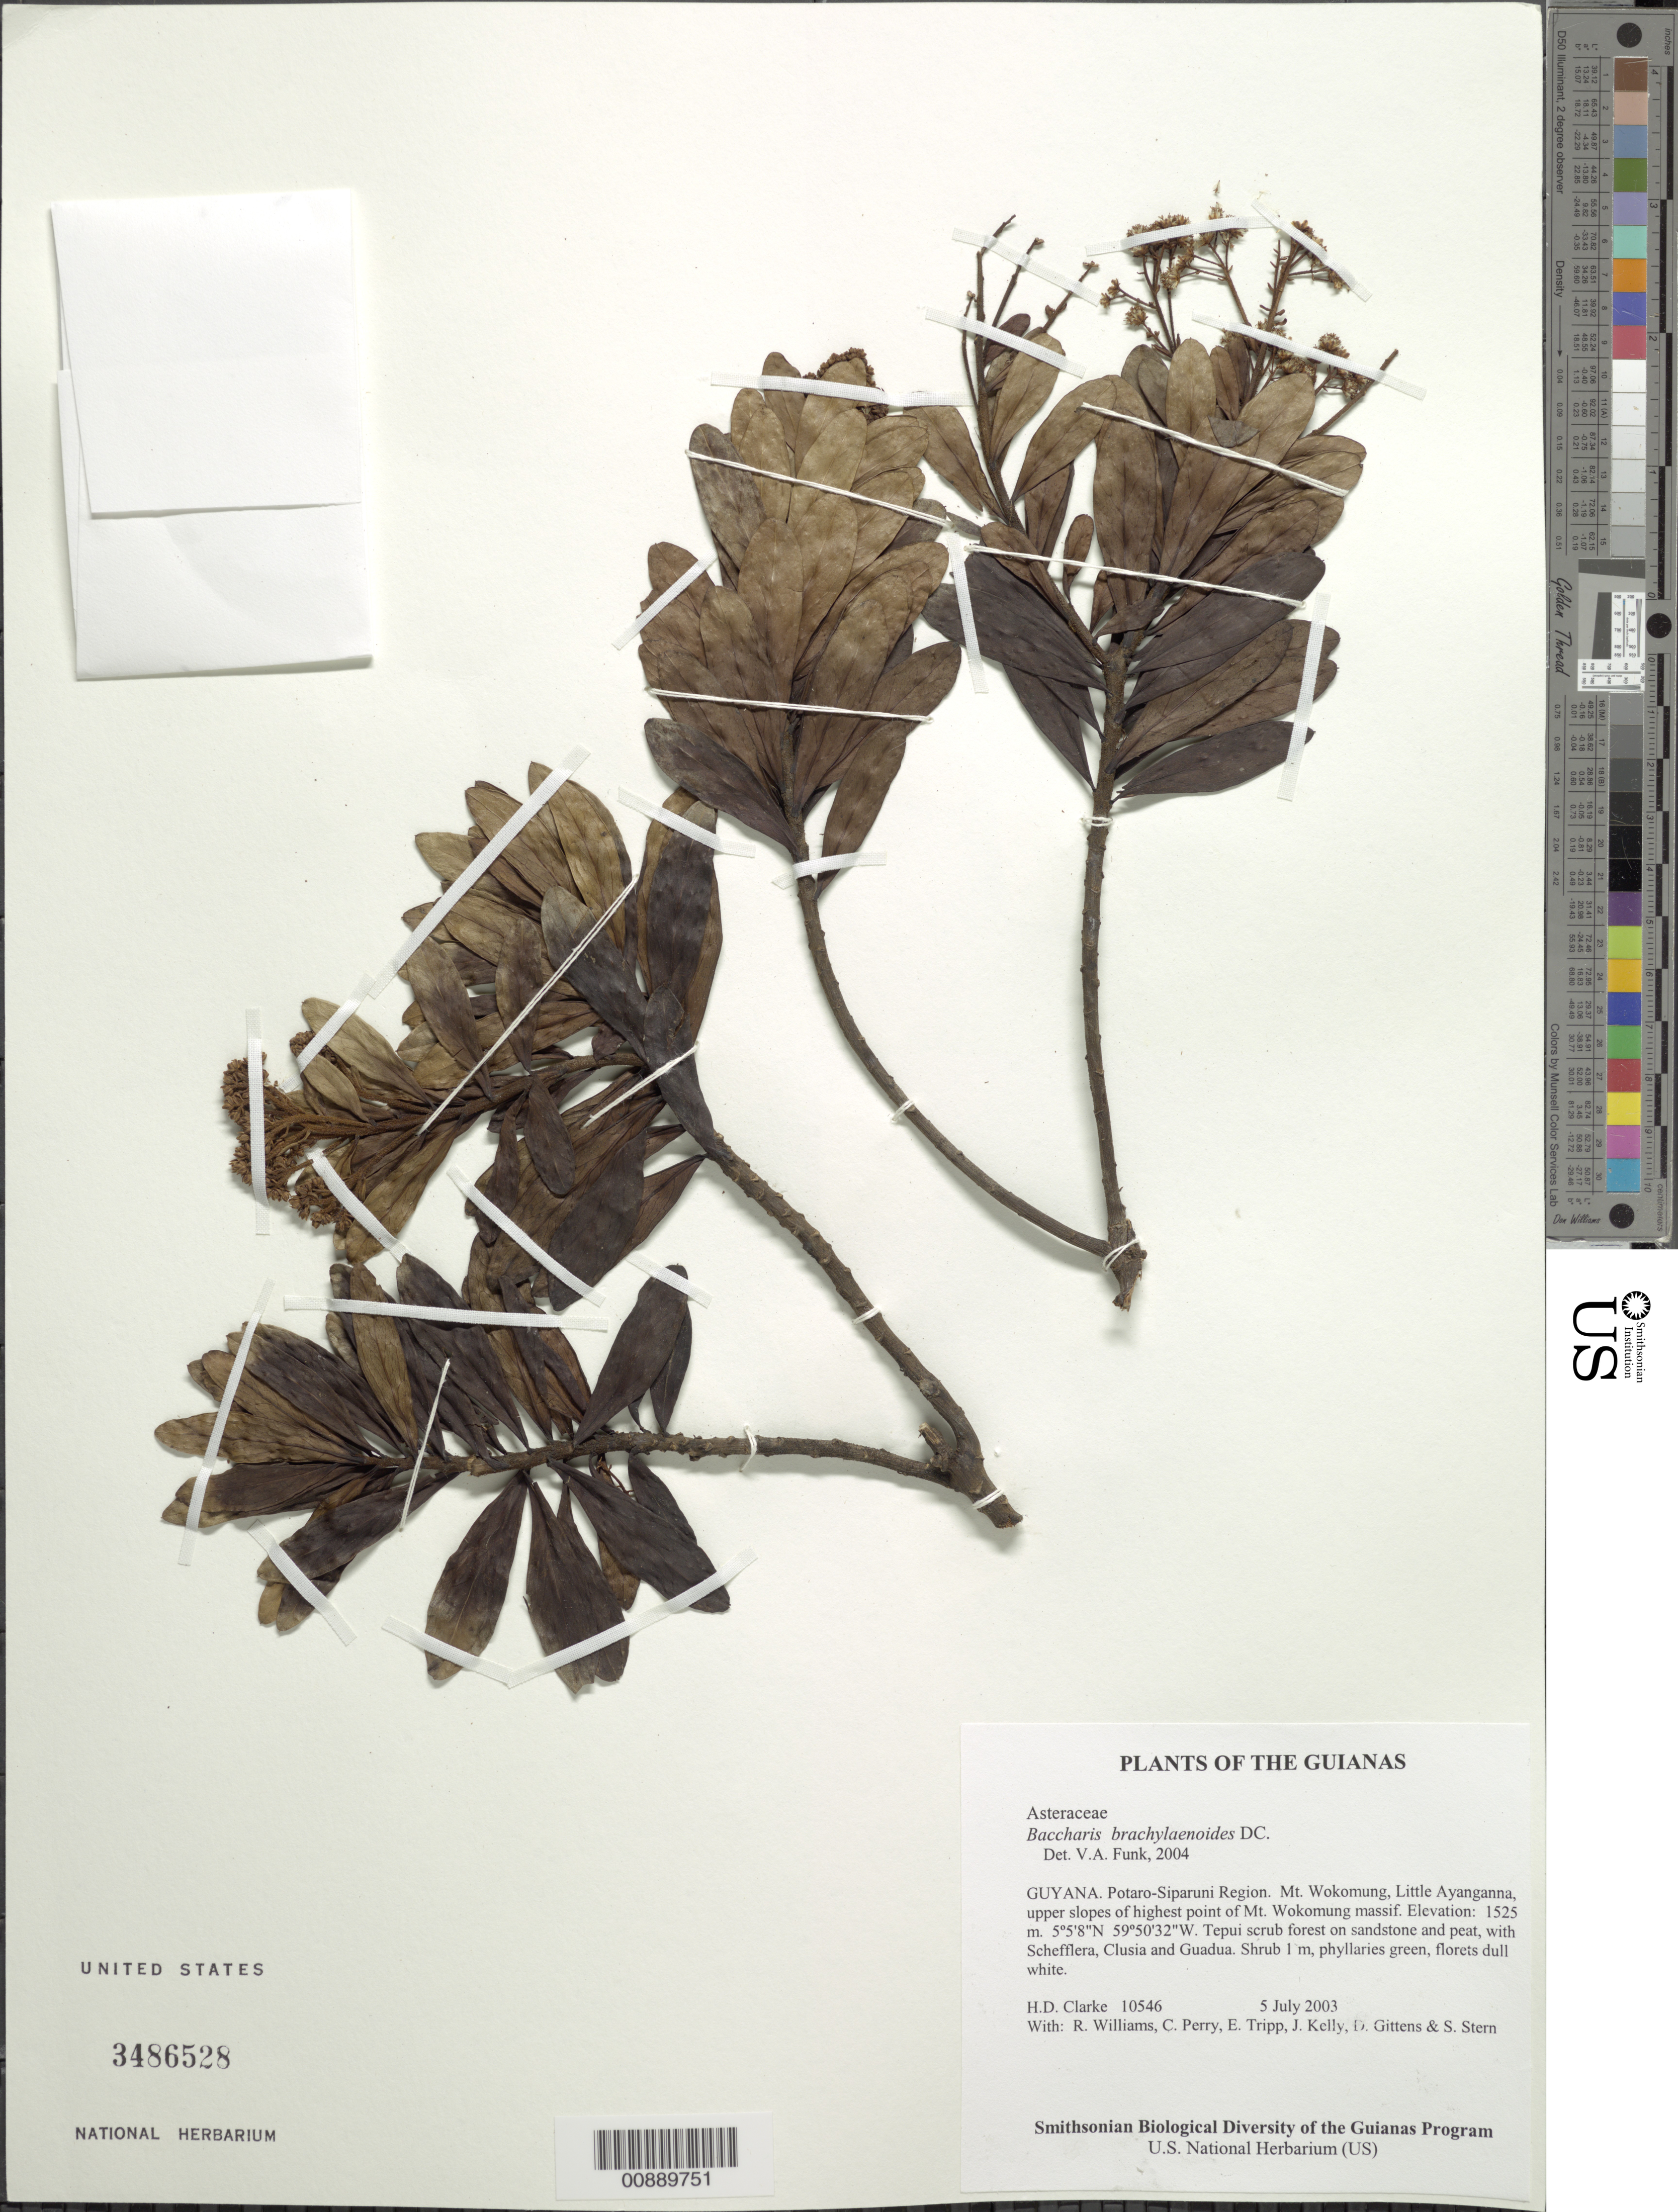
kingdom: Plantae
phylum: Tracheophyta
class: Magnoliopsida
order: Asterales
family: Asteraceae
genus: Baccharis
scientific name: Baccharis brachylaenoides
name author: DC.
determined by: Funk, Vicki A., (BOT), Smithsonian Institution - National Museum of Natural History (UNITED STATES)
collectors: H. D. Clarke, R. Williams, C. Perry, E. Tripp, J. Kelly, D. Gittens & S. R. Stern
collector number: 10546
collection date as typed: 5 July 2003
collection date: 2003-07-05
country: Guyana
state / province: Potaro-Siparuni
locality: Mt. Wokomung, Little Ayanganna, upper slopes of highest point of Mt. Wokomung massif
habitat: Tepui scrub forest on sandstone and peat, with Schefflera, Clusia and Guadua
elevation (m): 1525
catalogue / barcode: US 3486528